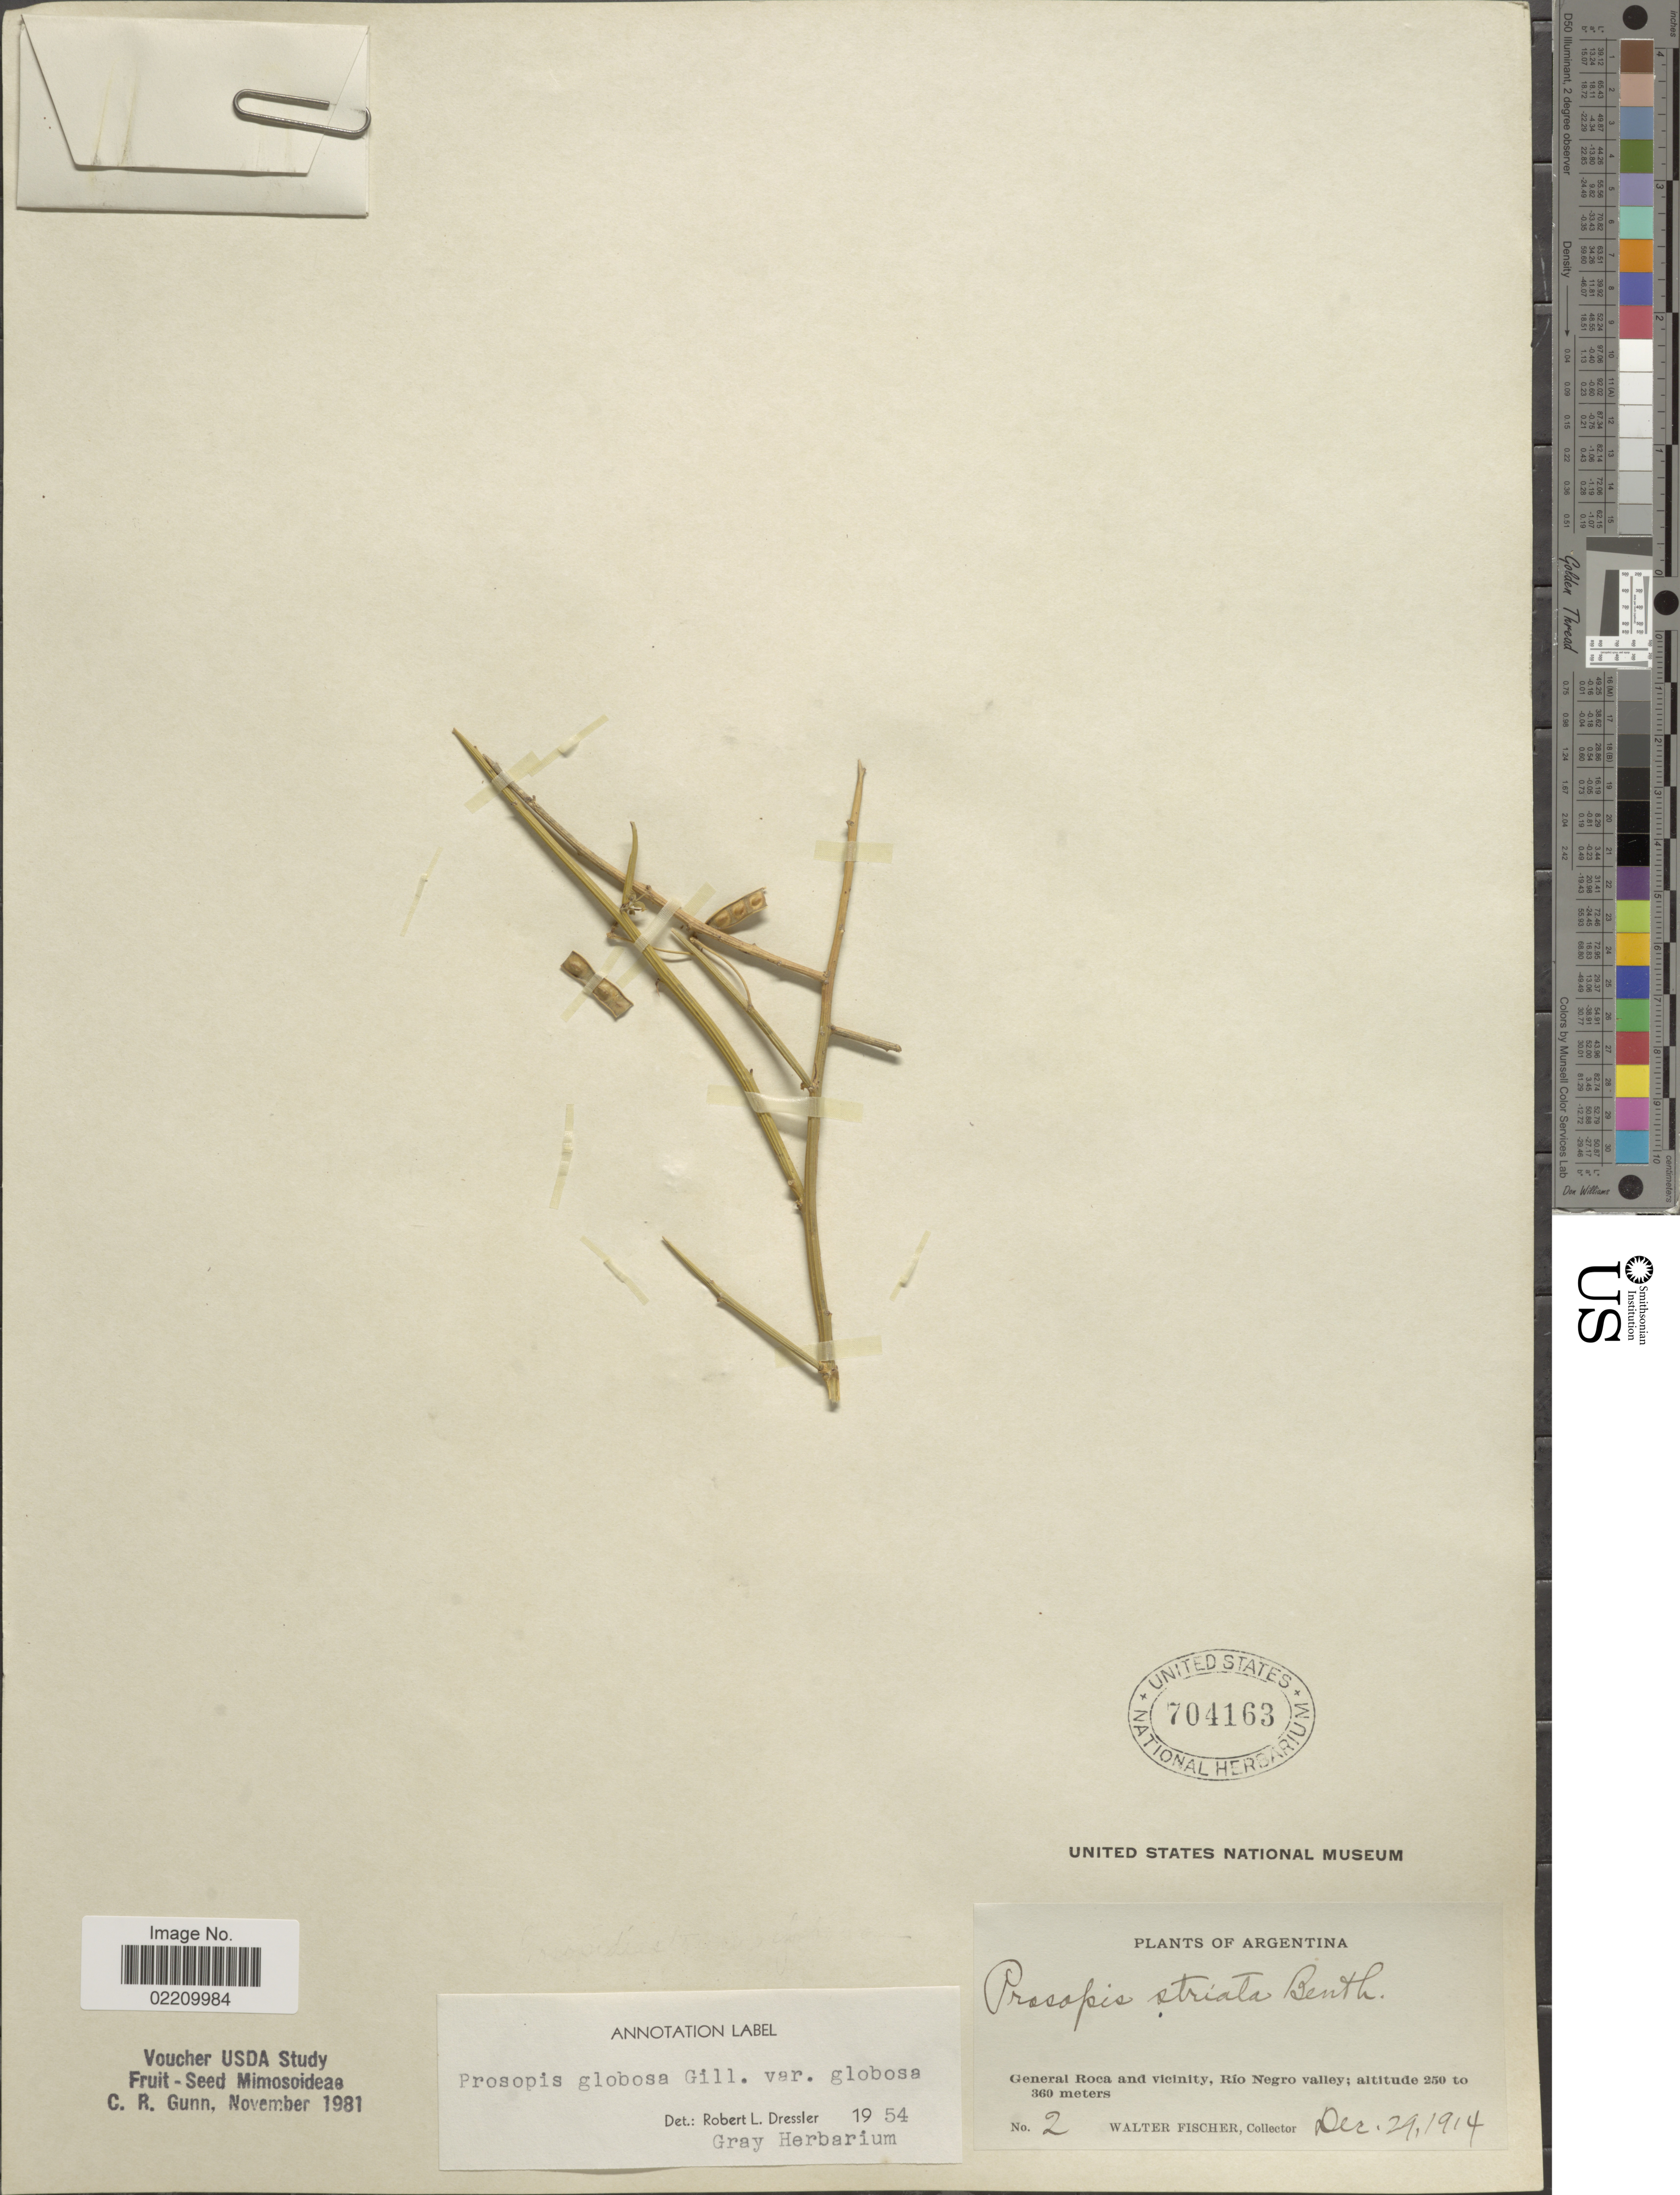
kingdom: Plantae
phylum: Tracheophyta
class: Magnoliopsida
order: Fabales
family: Fabaceae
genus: Prosopidastrum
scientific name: Prosopidastrum globosum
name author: (Gillies ex Hook. & Arn.) Burkart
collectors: W. Fischer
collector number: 2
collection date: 1914-12-29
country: Argentina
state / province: Rio Negro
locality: General Roca and Vicinity, Rio Negro Valley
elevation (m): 250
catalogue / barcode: US 704163